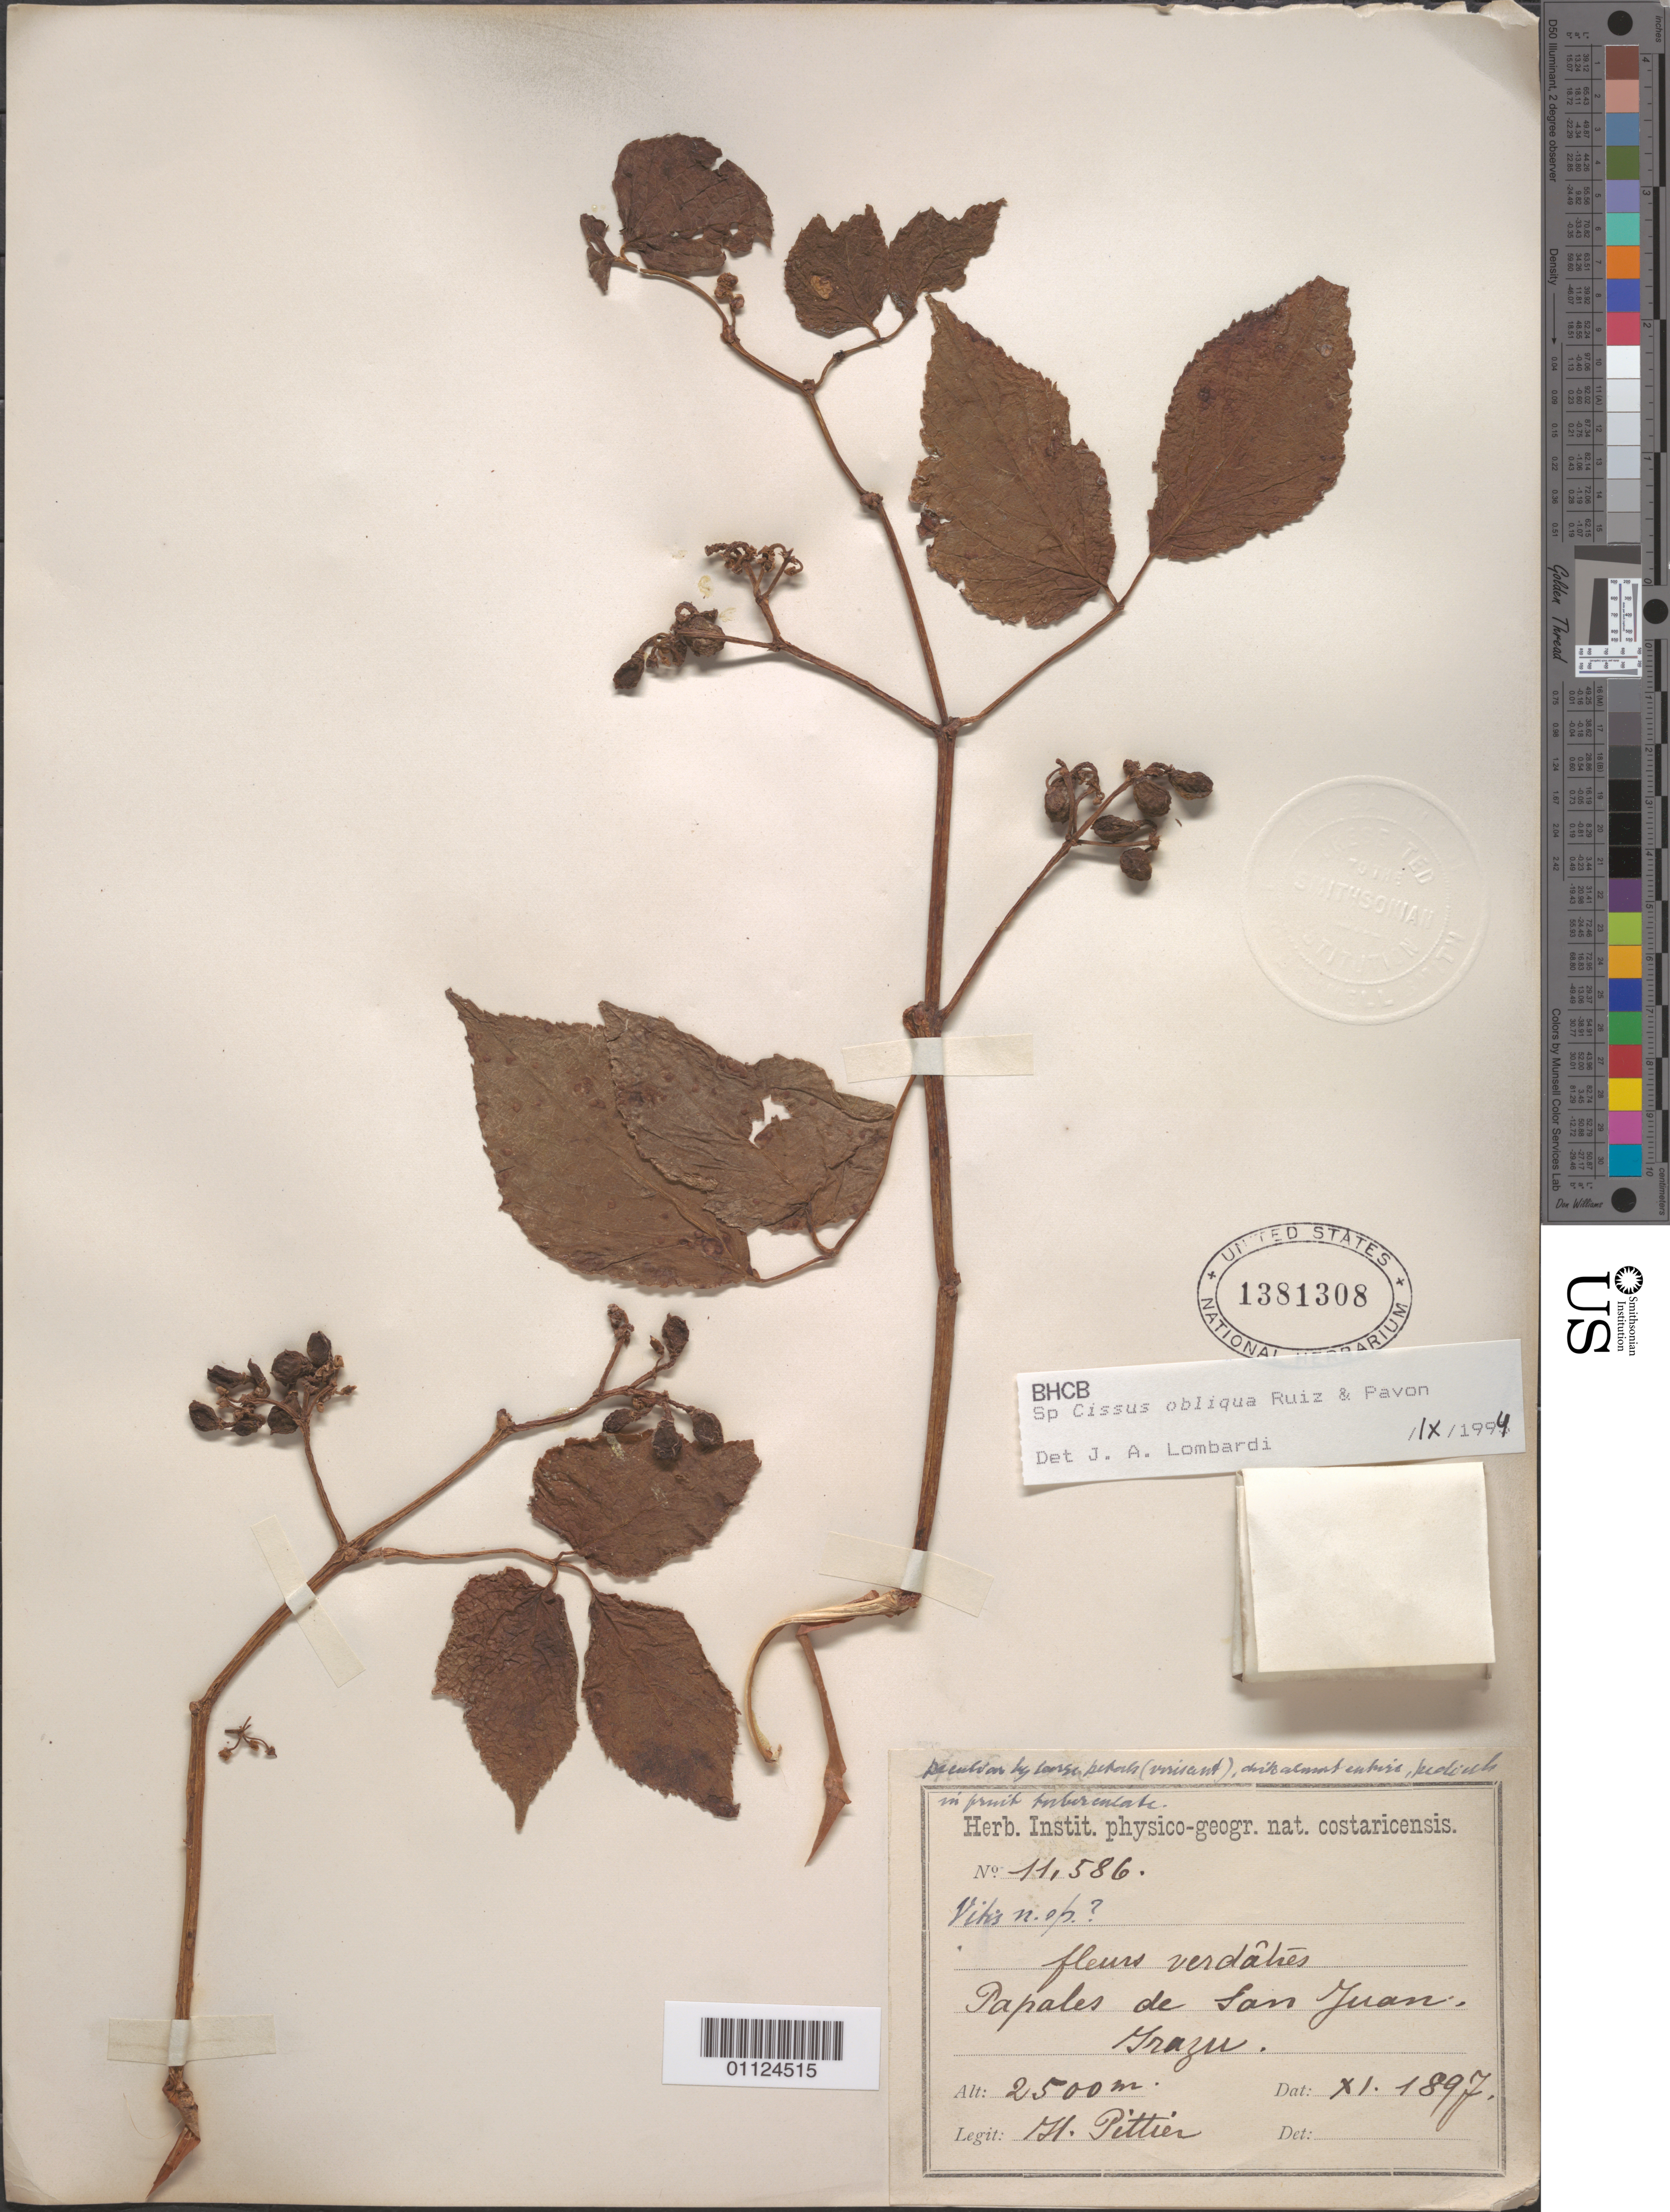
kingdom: Plantae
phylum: Tracheophyta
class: Magnoliopsida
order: Vitales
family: Vitaceae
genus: Cissus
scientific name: Cissus obliqua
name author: Ruiz & Pav.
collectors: H. F. Pittier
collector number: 11586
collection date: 1897-11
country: Costa Rica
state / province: San José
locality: San Juan. Irazu.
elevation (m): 2500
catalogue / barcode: US 1381308